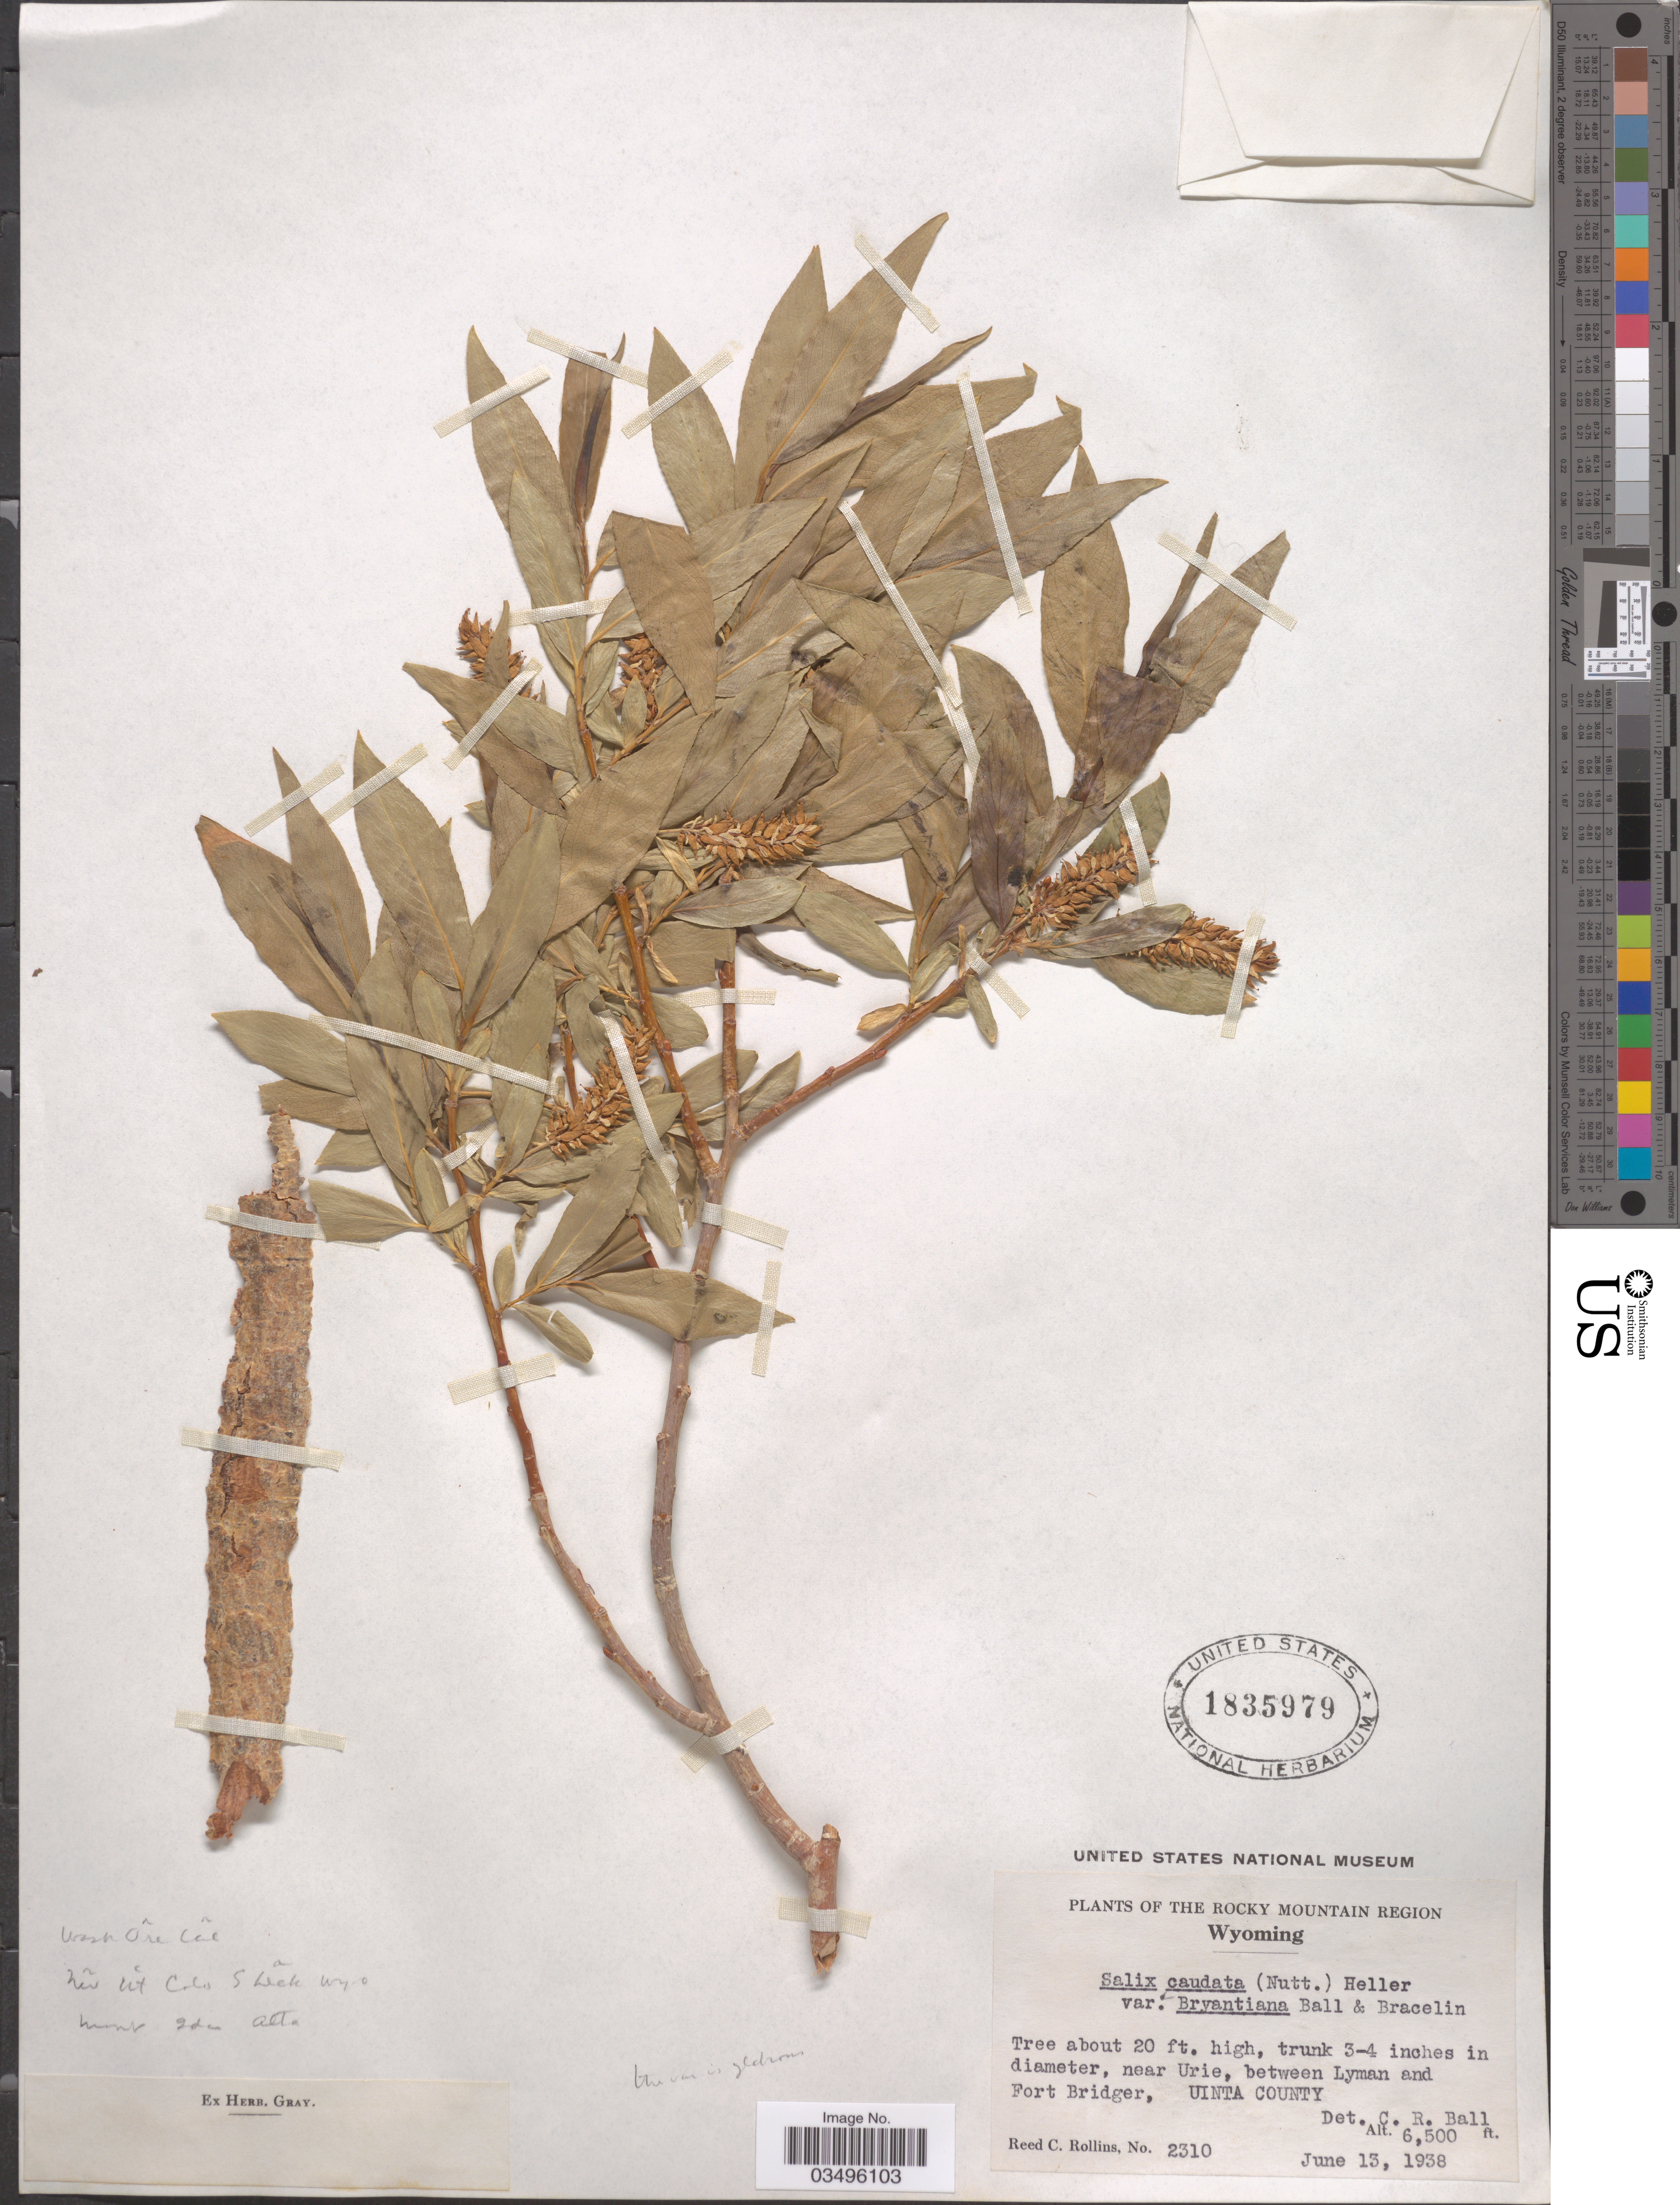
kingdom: Plantae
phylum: Tracheophyta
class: Magnoliopsida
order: Malpighiales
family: Salicaceae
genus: Salix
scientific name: Salix caudata var. bryantiana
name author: C.R. Ball & Bracelin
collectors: R. C. Rollins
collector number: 2310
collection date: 1938-06-13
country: United States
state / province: Wyoming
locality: Near Urie, between Lyman and Fort Bridger, Uinta County.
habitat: near Urie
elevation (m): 1981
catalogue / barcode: US 1835979